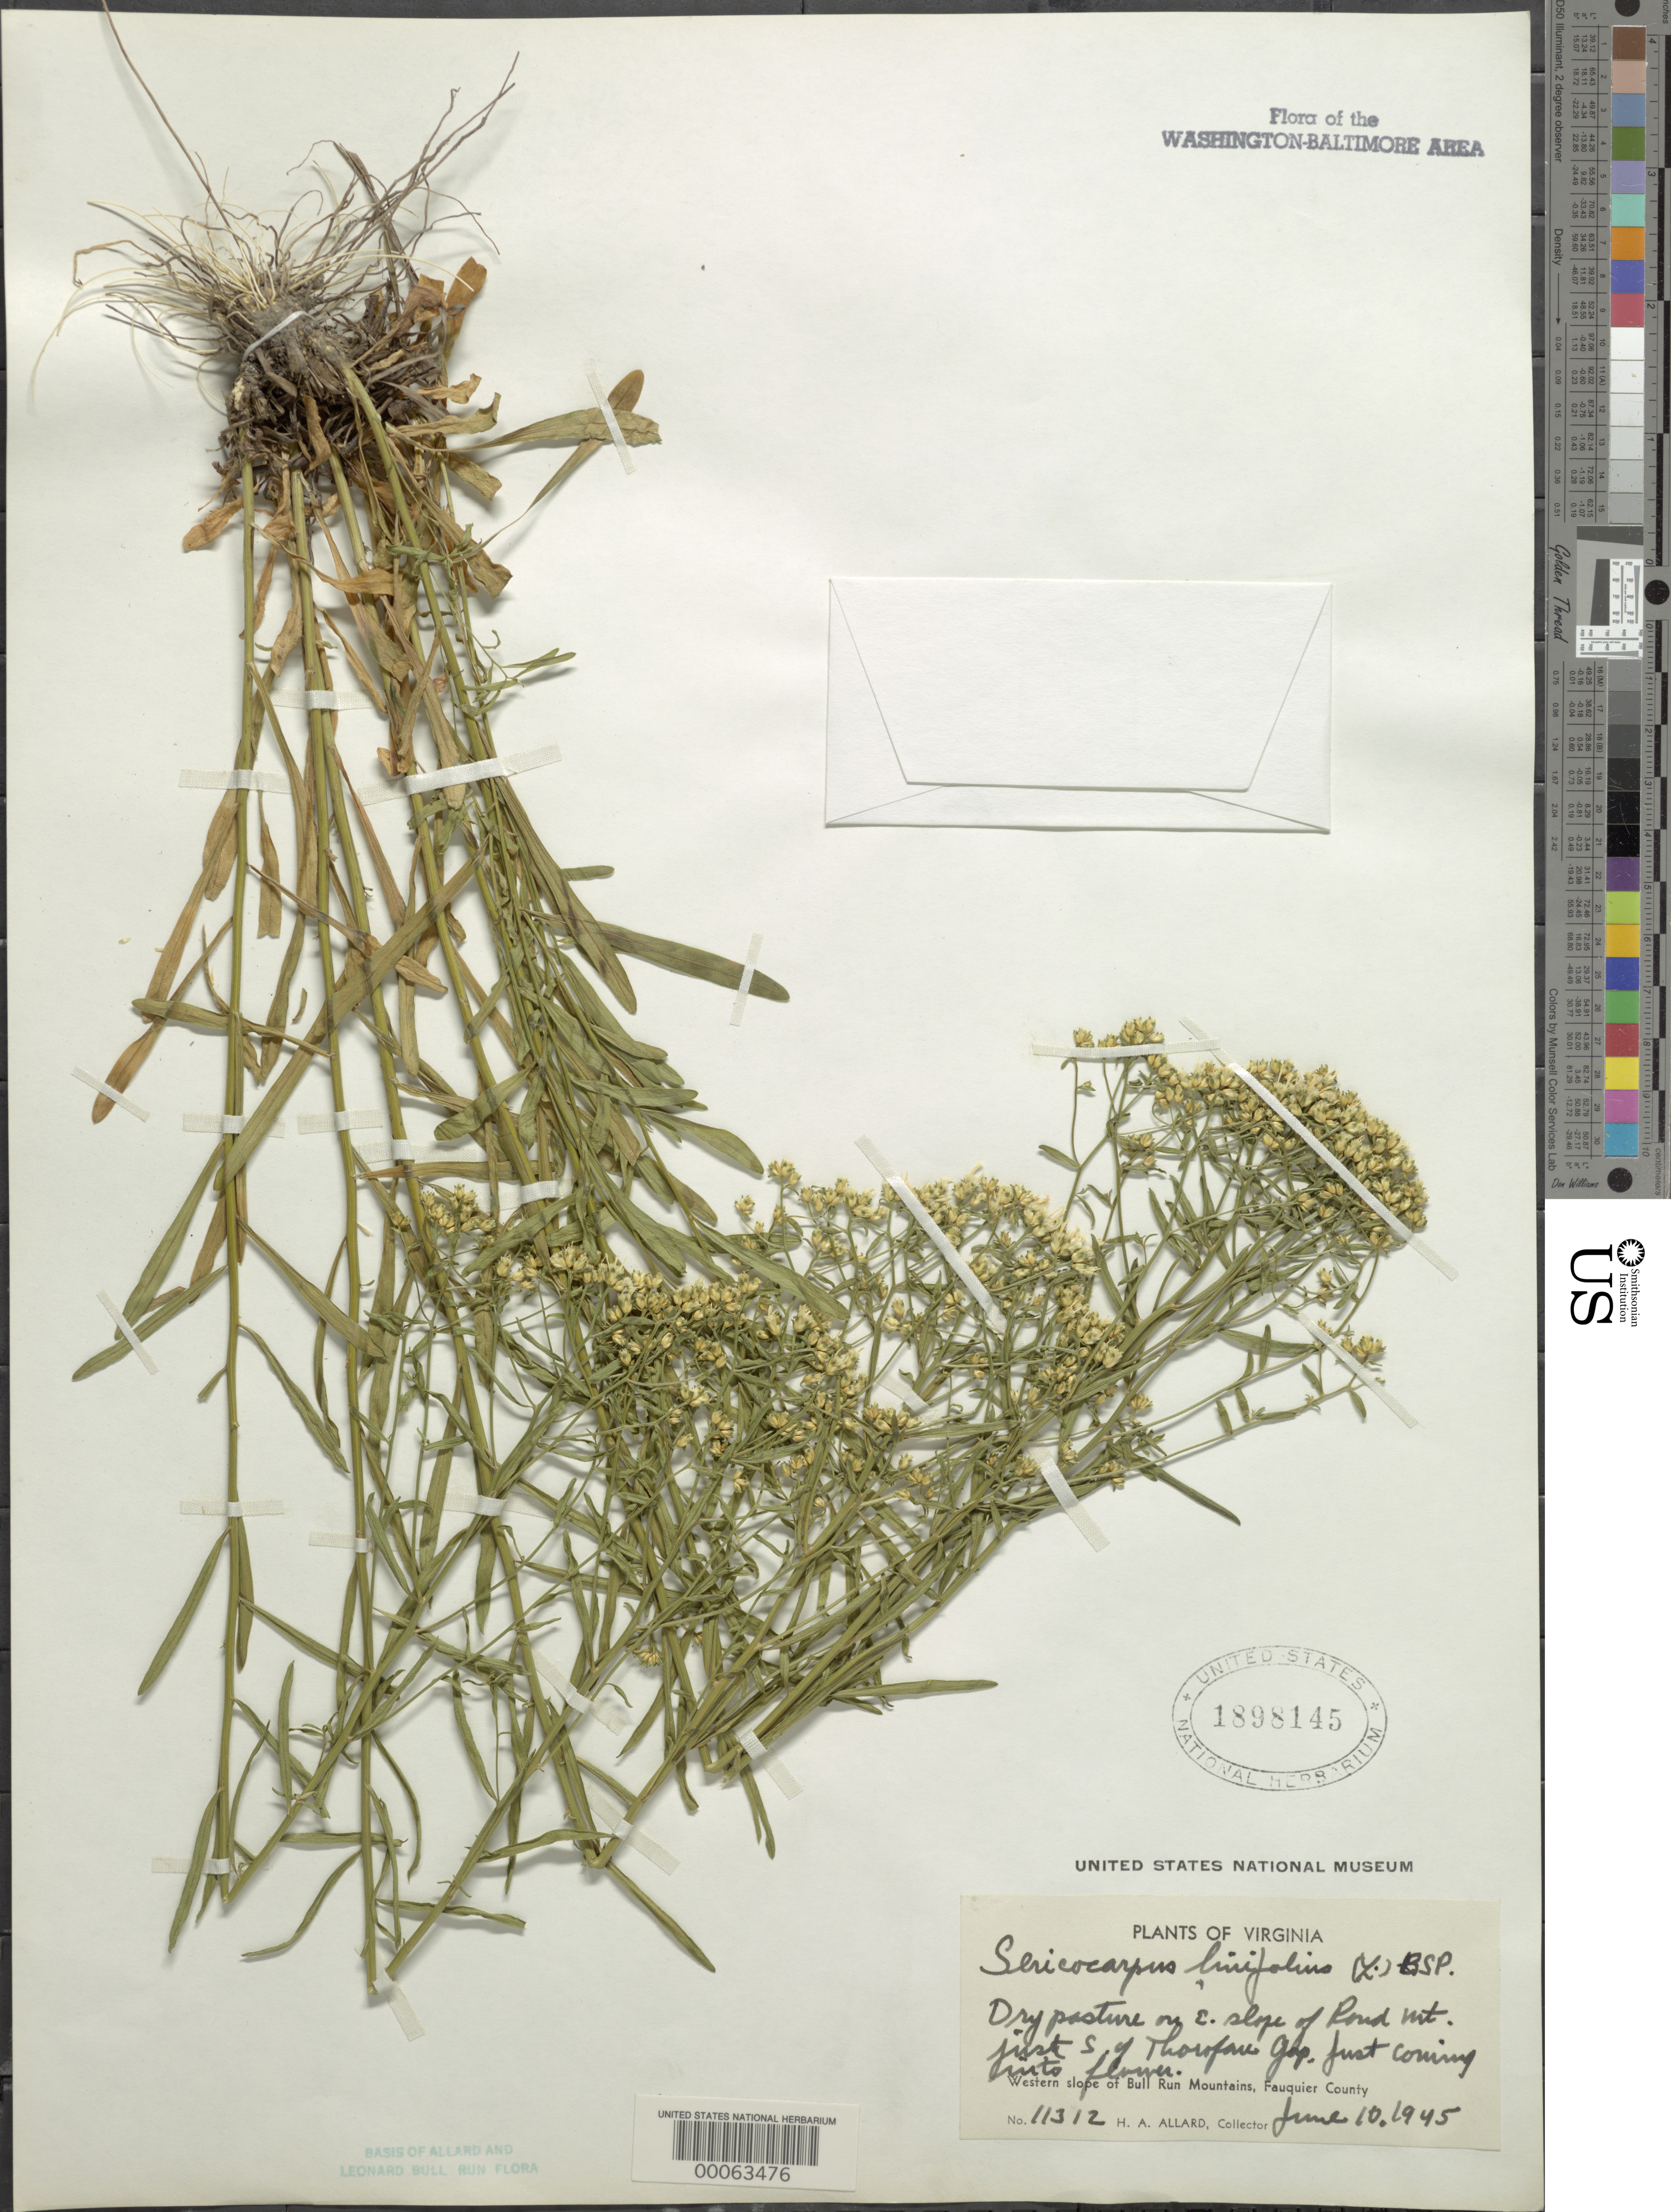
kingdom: Plantae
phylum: Tracheophyta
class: Magnoliopsida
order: Asterales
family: Asteraceae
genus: Sericocarpus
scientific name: Sericocarpus linifolius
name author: (L.) Britton, Stearns & Poggenb.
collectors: H. A. Allard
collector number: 11312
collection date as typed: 10 Jun 1945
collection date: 1945-06-10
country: United States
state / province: Virginia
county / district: Fauquier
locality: South of Thorofare Gap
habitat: Dry pasture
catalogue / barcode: US 1898145